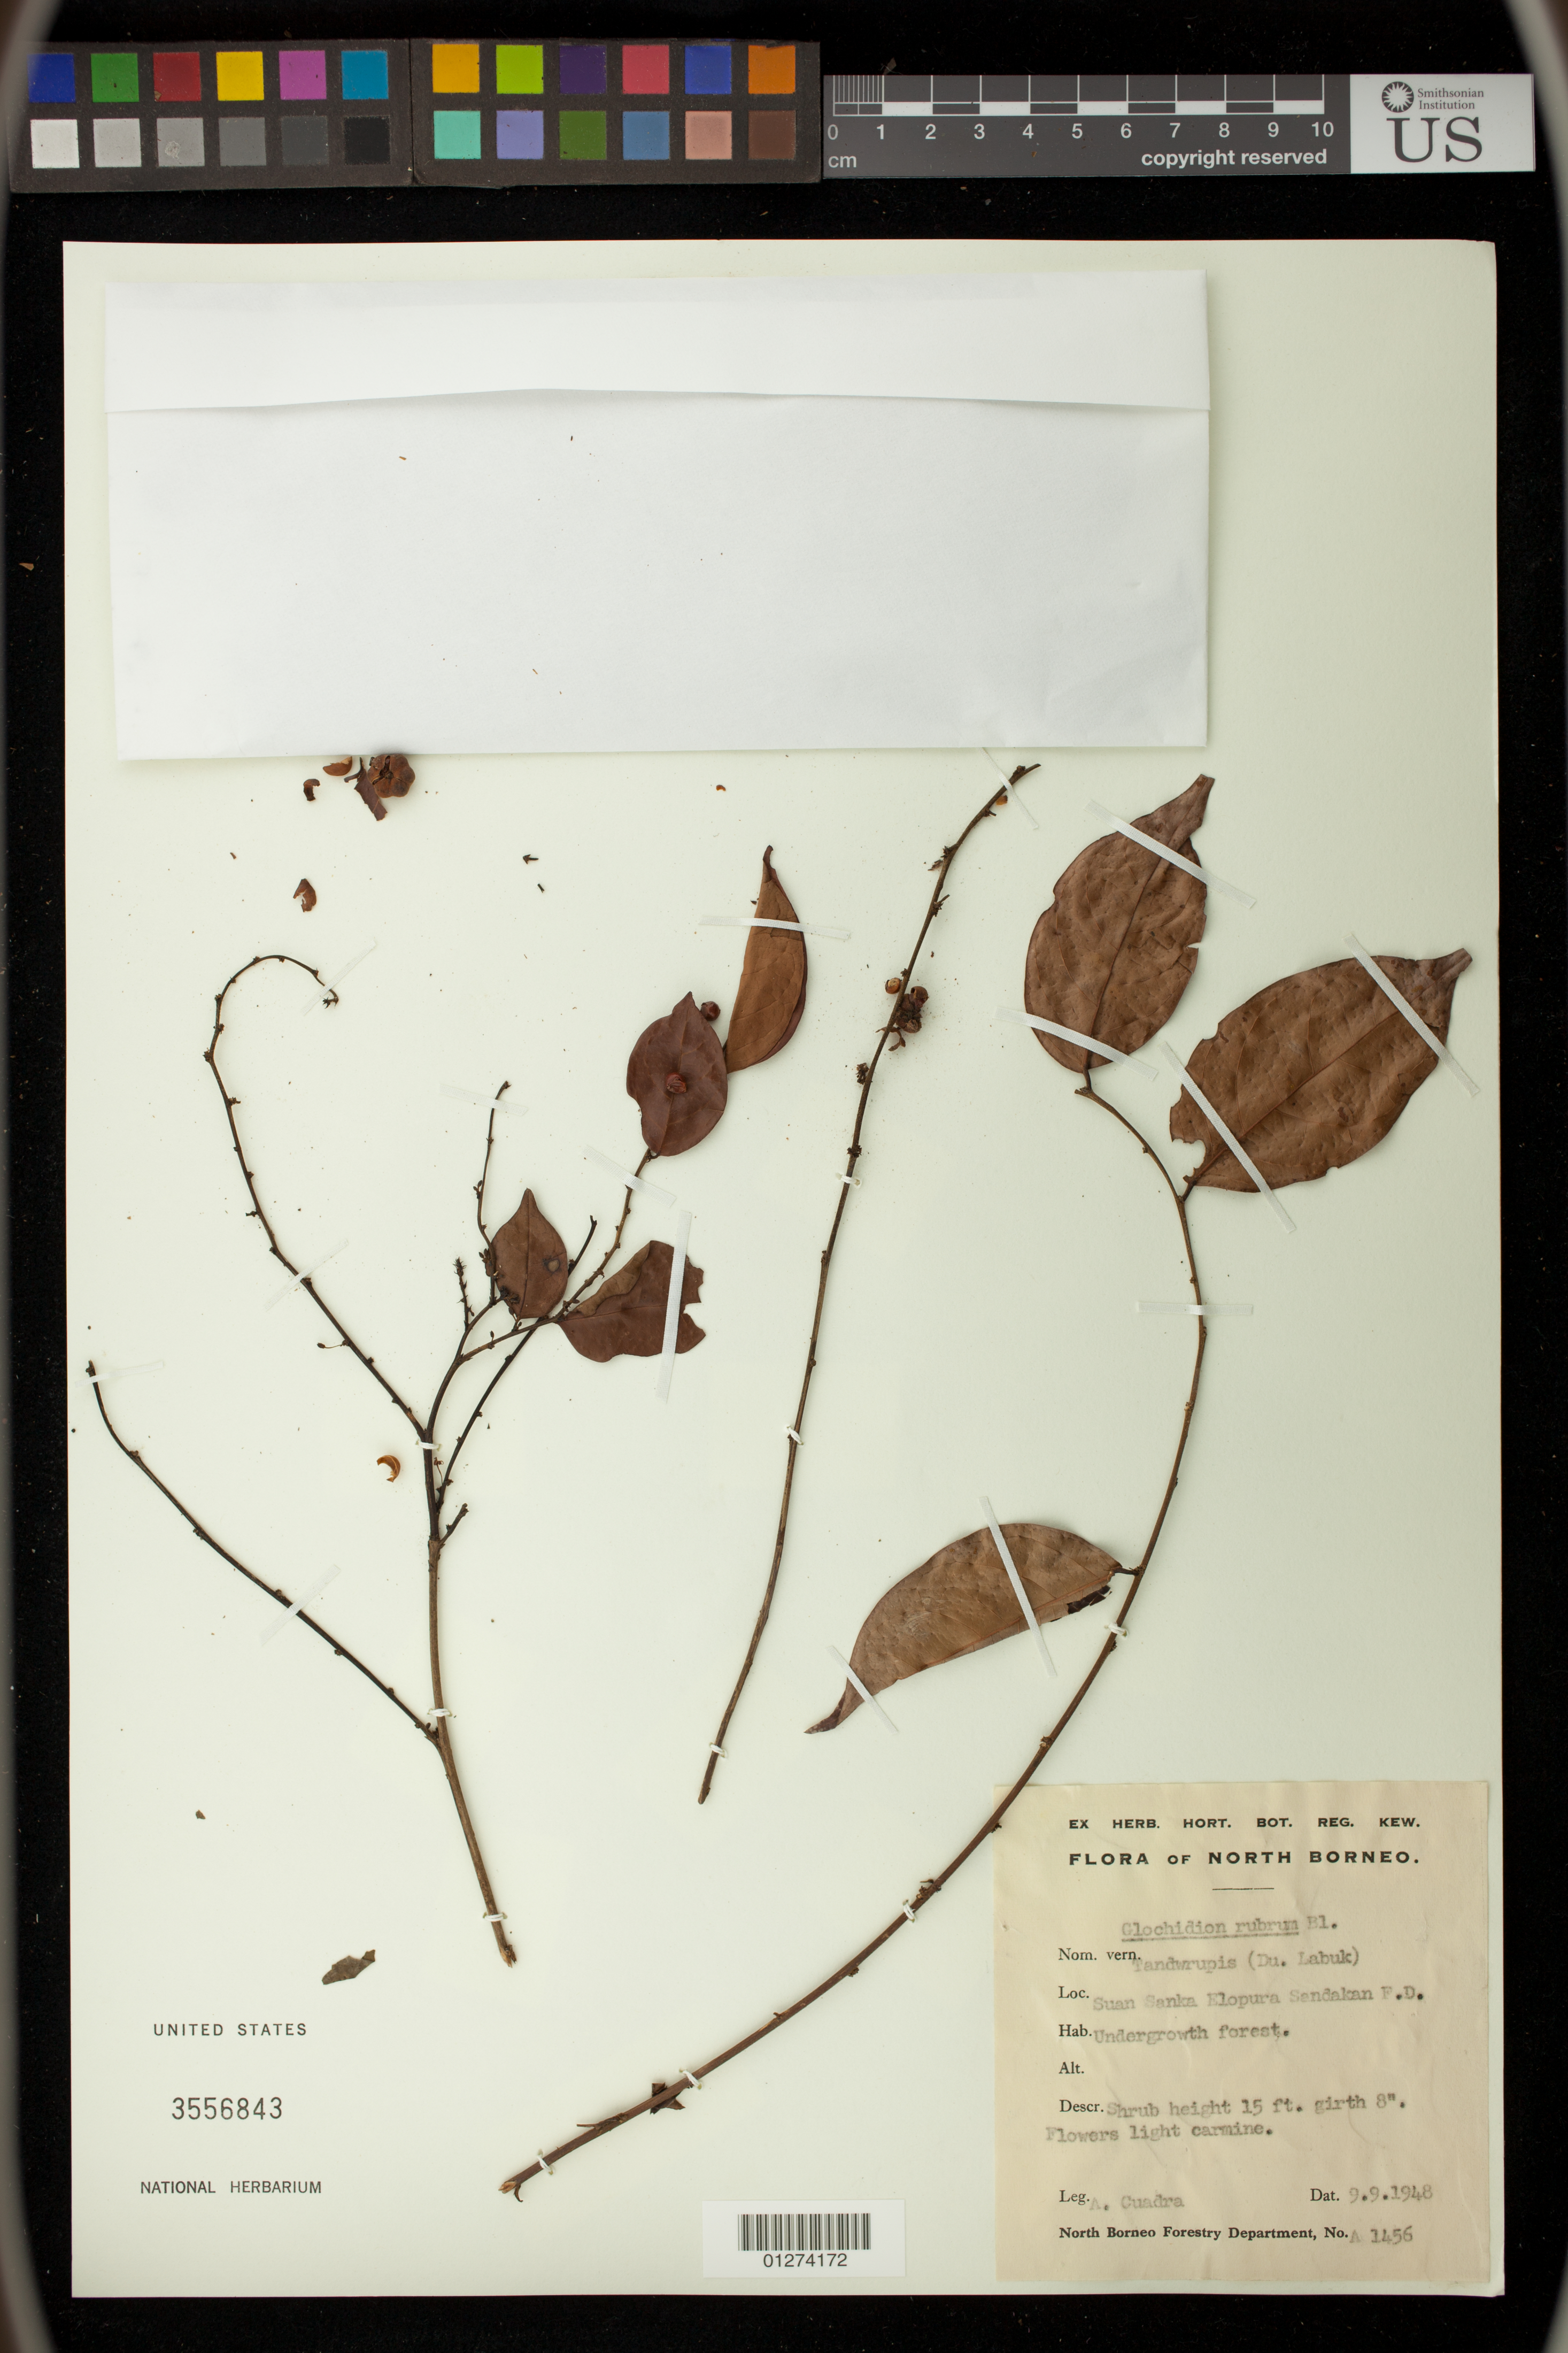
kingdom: Plantae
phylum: Tracheophyta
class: Magnoliopsida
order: Malpighiales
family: Phyllanthaceae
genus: Glochidion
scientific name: Glochidion rubrum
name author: Blume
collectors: A. Cuadra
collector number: A 1456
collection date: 1948-09-09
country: Malaysia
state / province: Sabah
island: Borneo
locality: North Borneo. Suan Sanka Elopura Sandakan F.D.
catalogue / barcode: US 3556843